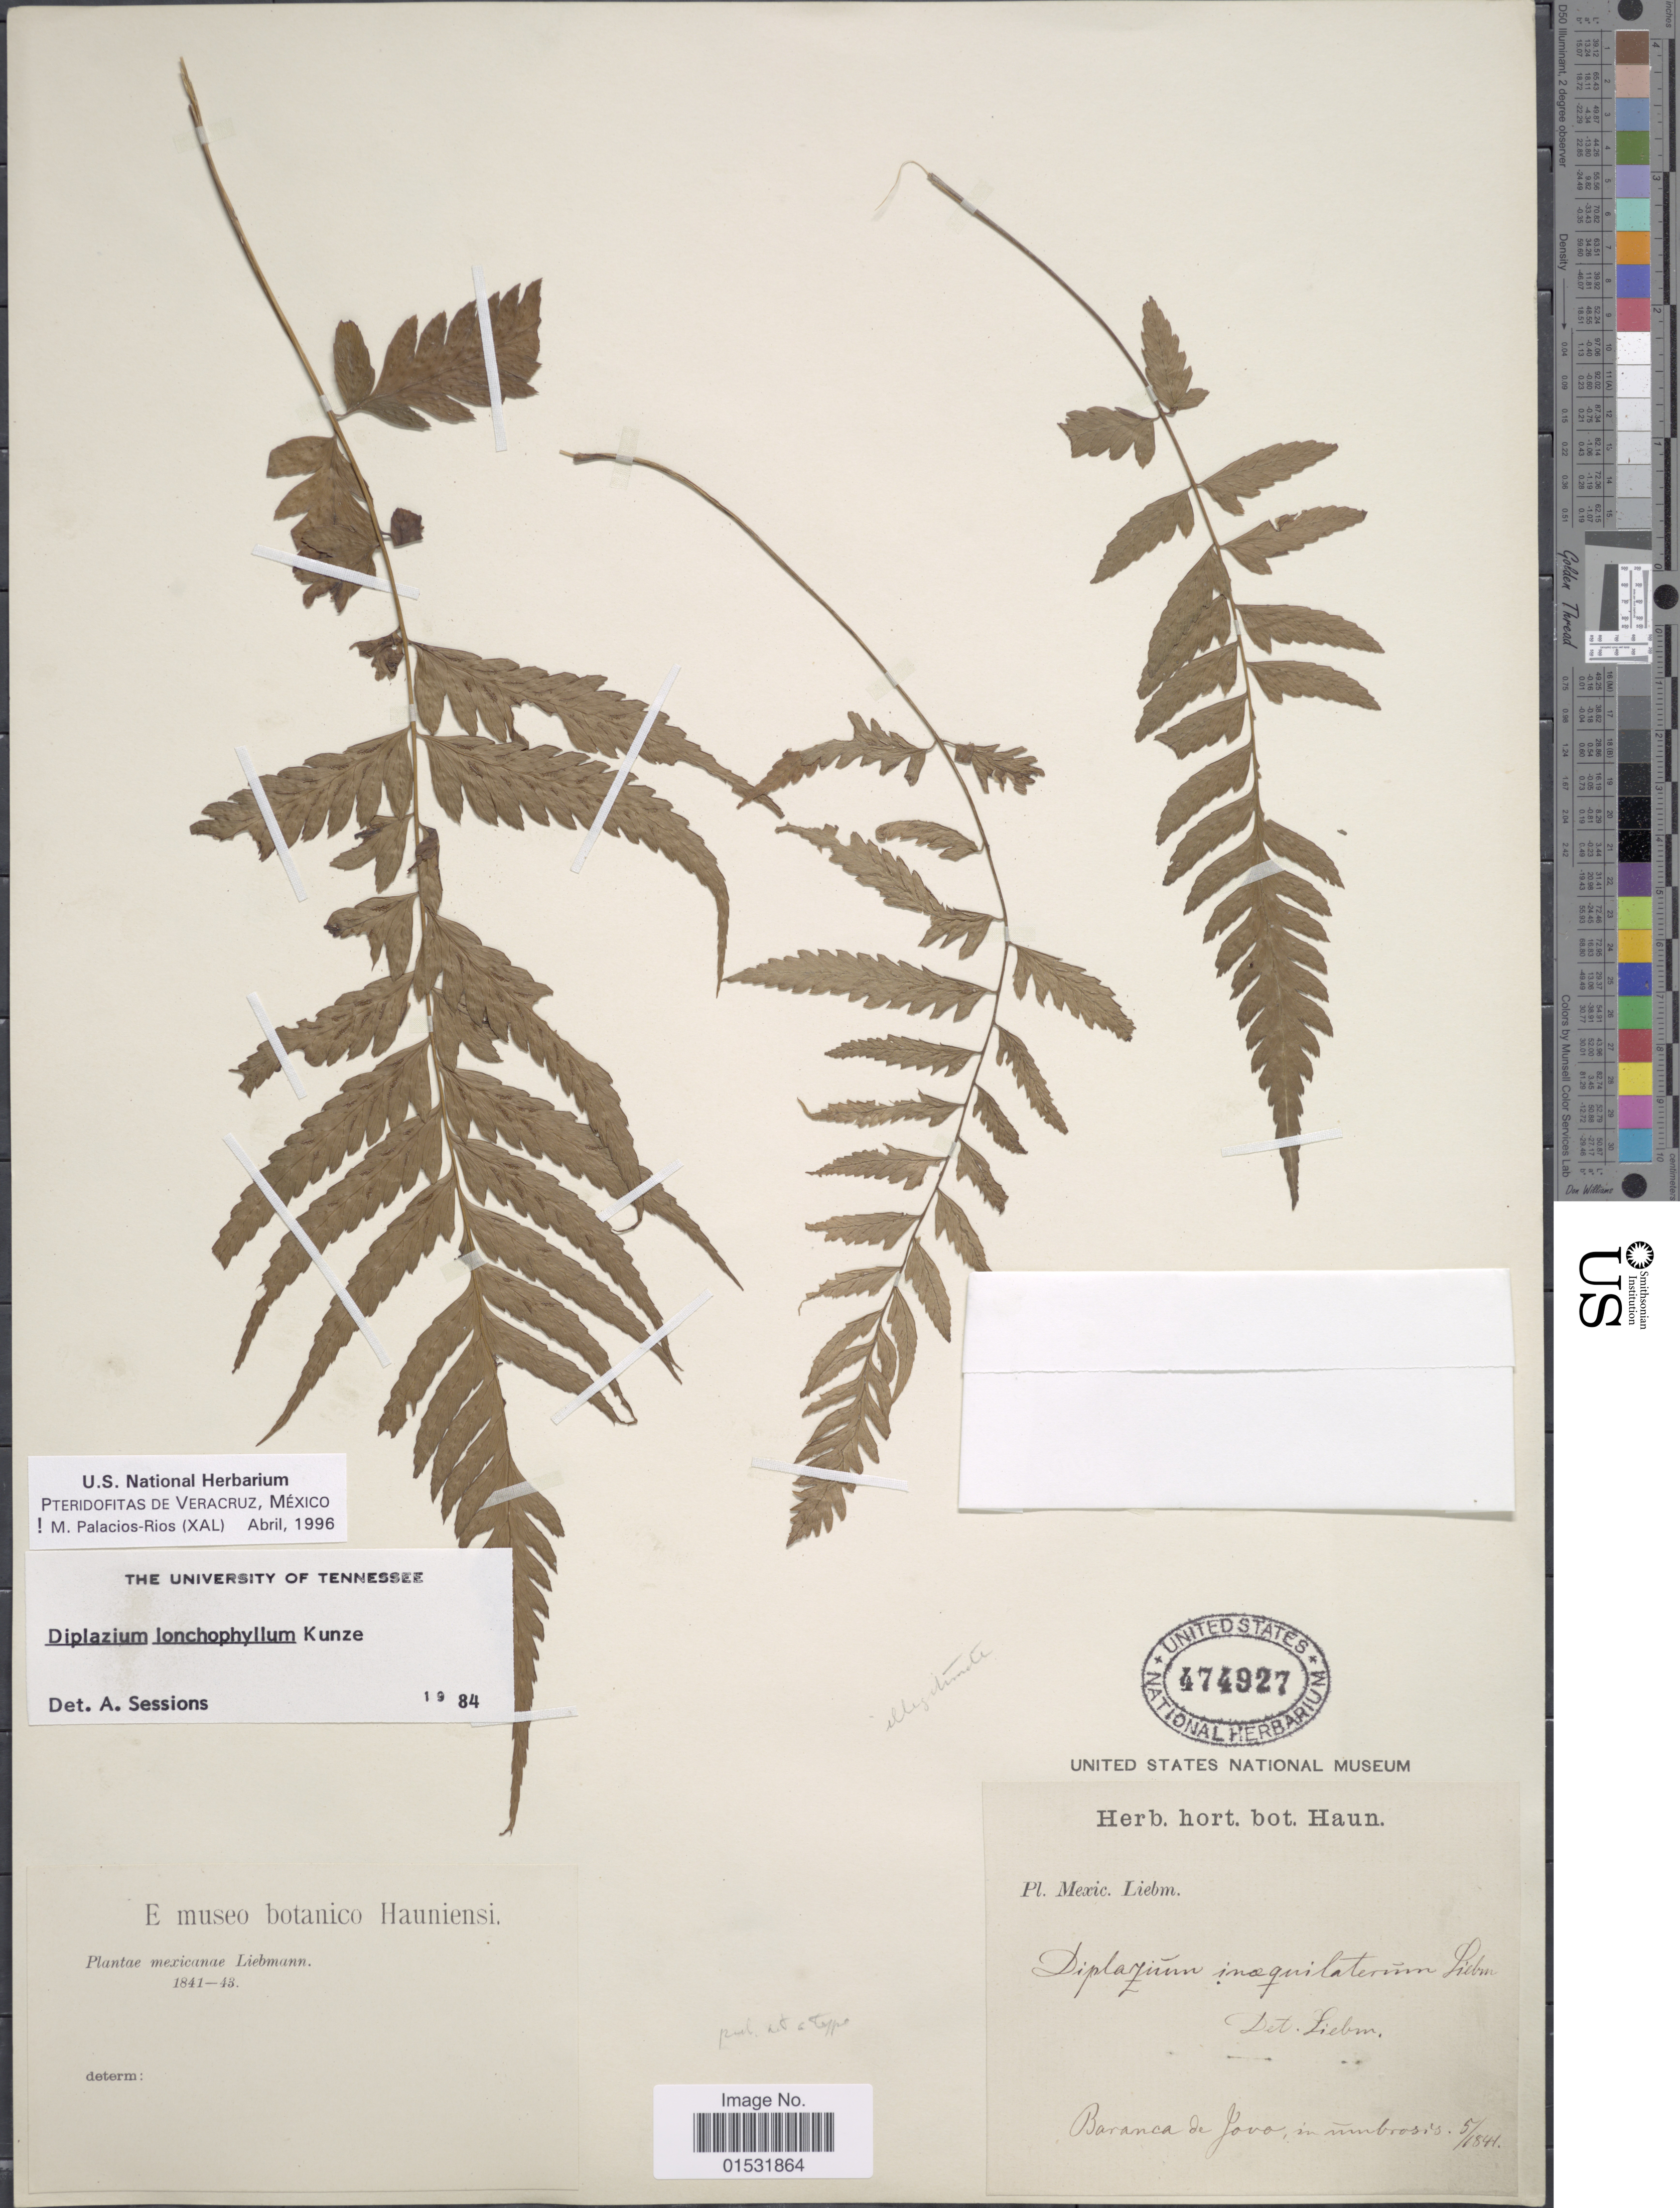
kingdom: Plantae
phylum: Tracheophyta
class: Polypodiopsida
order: Polypodiales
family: Athyriaceae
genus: Diplazium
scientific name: Diplazium lonchophyllum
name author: Kunze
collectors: Liebmann, --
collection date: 1841-05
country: Mexico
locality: Baranca de Jovo [interpreted]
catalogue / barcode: US 474927